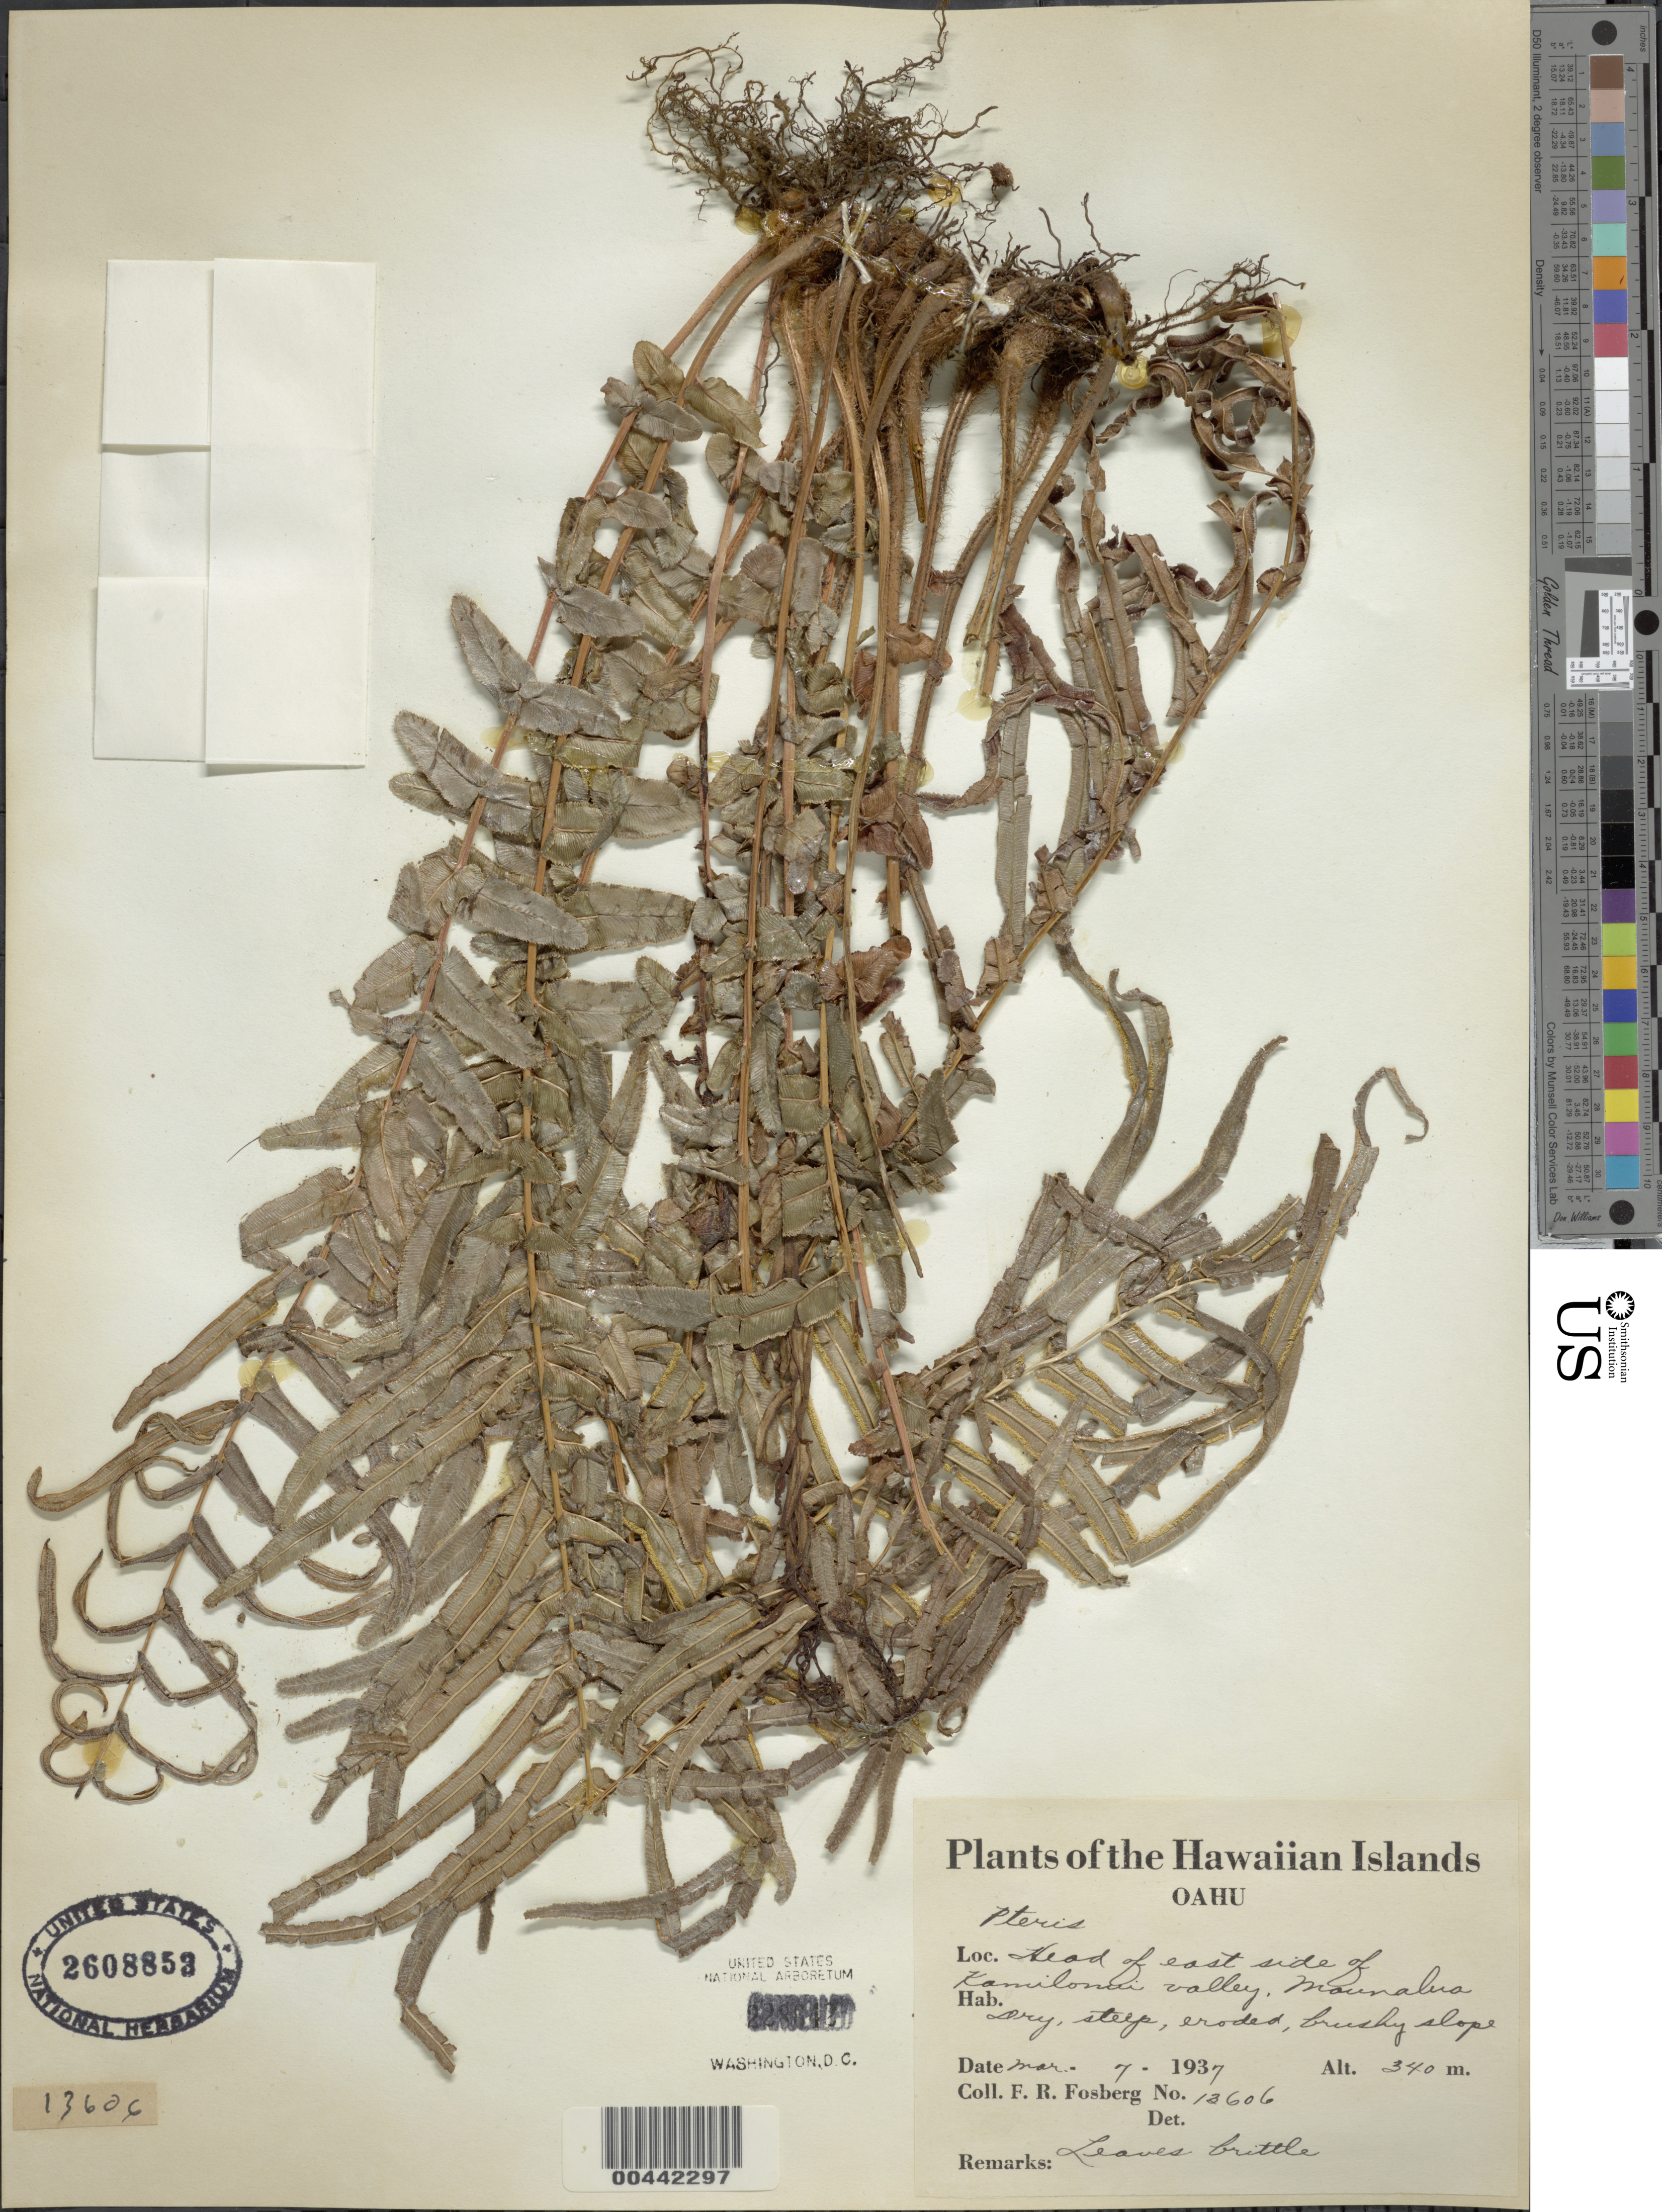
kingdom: Plantae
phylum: Tracheophyta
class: Polypodiopsida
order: Polypodiales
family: Pteridaceae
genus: Pteris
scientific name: Pteris cretica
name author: L.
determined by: Palmer, D. D.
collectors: F. R. Fosberg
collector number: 13606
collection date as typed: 7 Mar 1937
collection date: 1937-03-07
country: United States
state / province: Hawaii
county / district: Honolulu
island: Oahu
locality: Head of E side of Kamilonui Valley, Maunalua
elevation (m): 340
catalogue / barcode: US 2608853